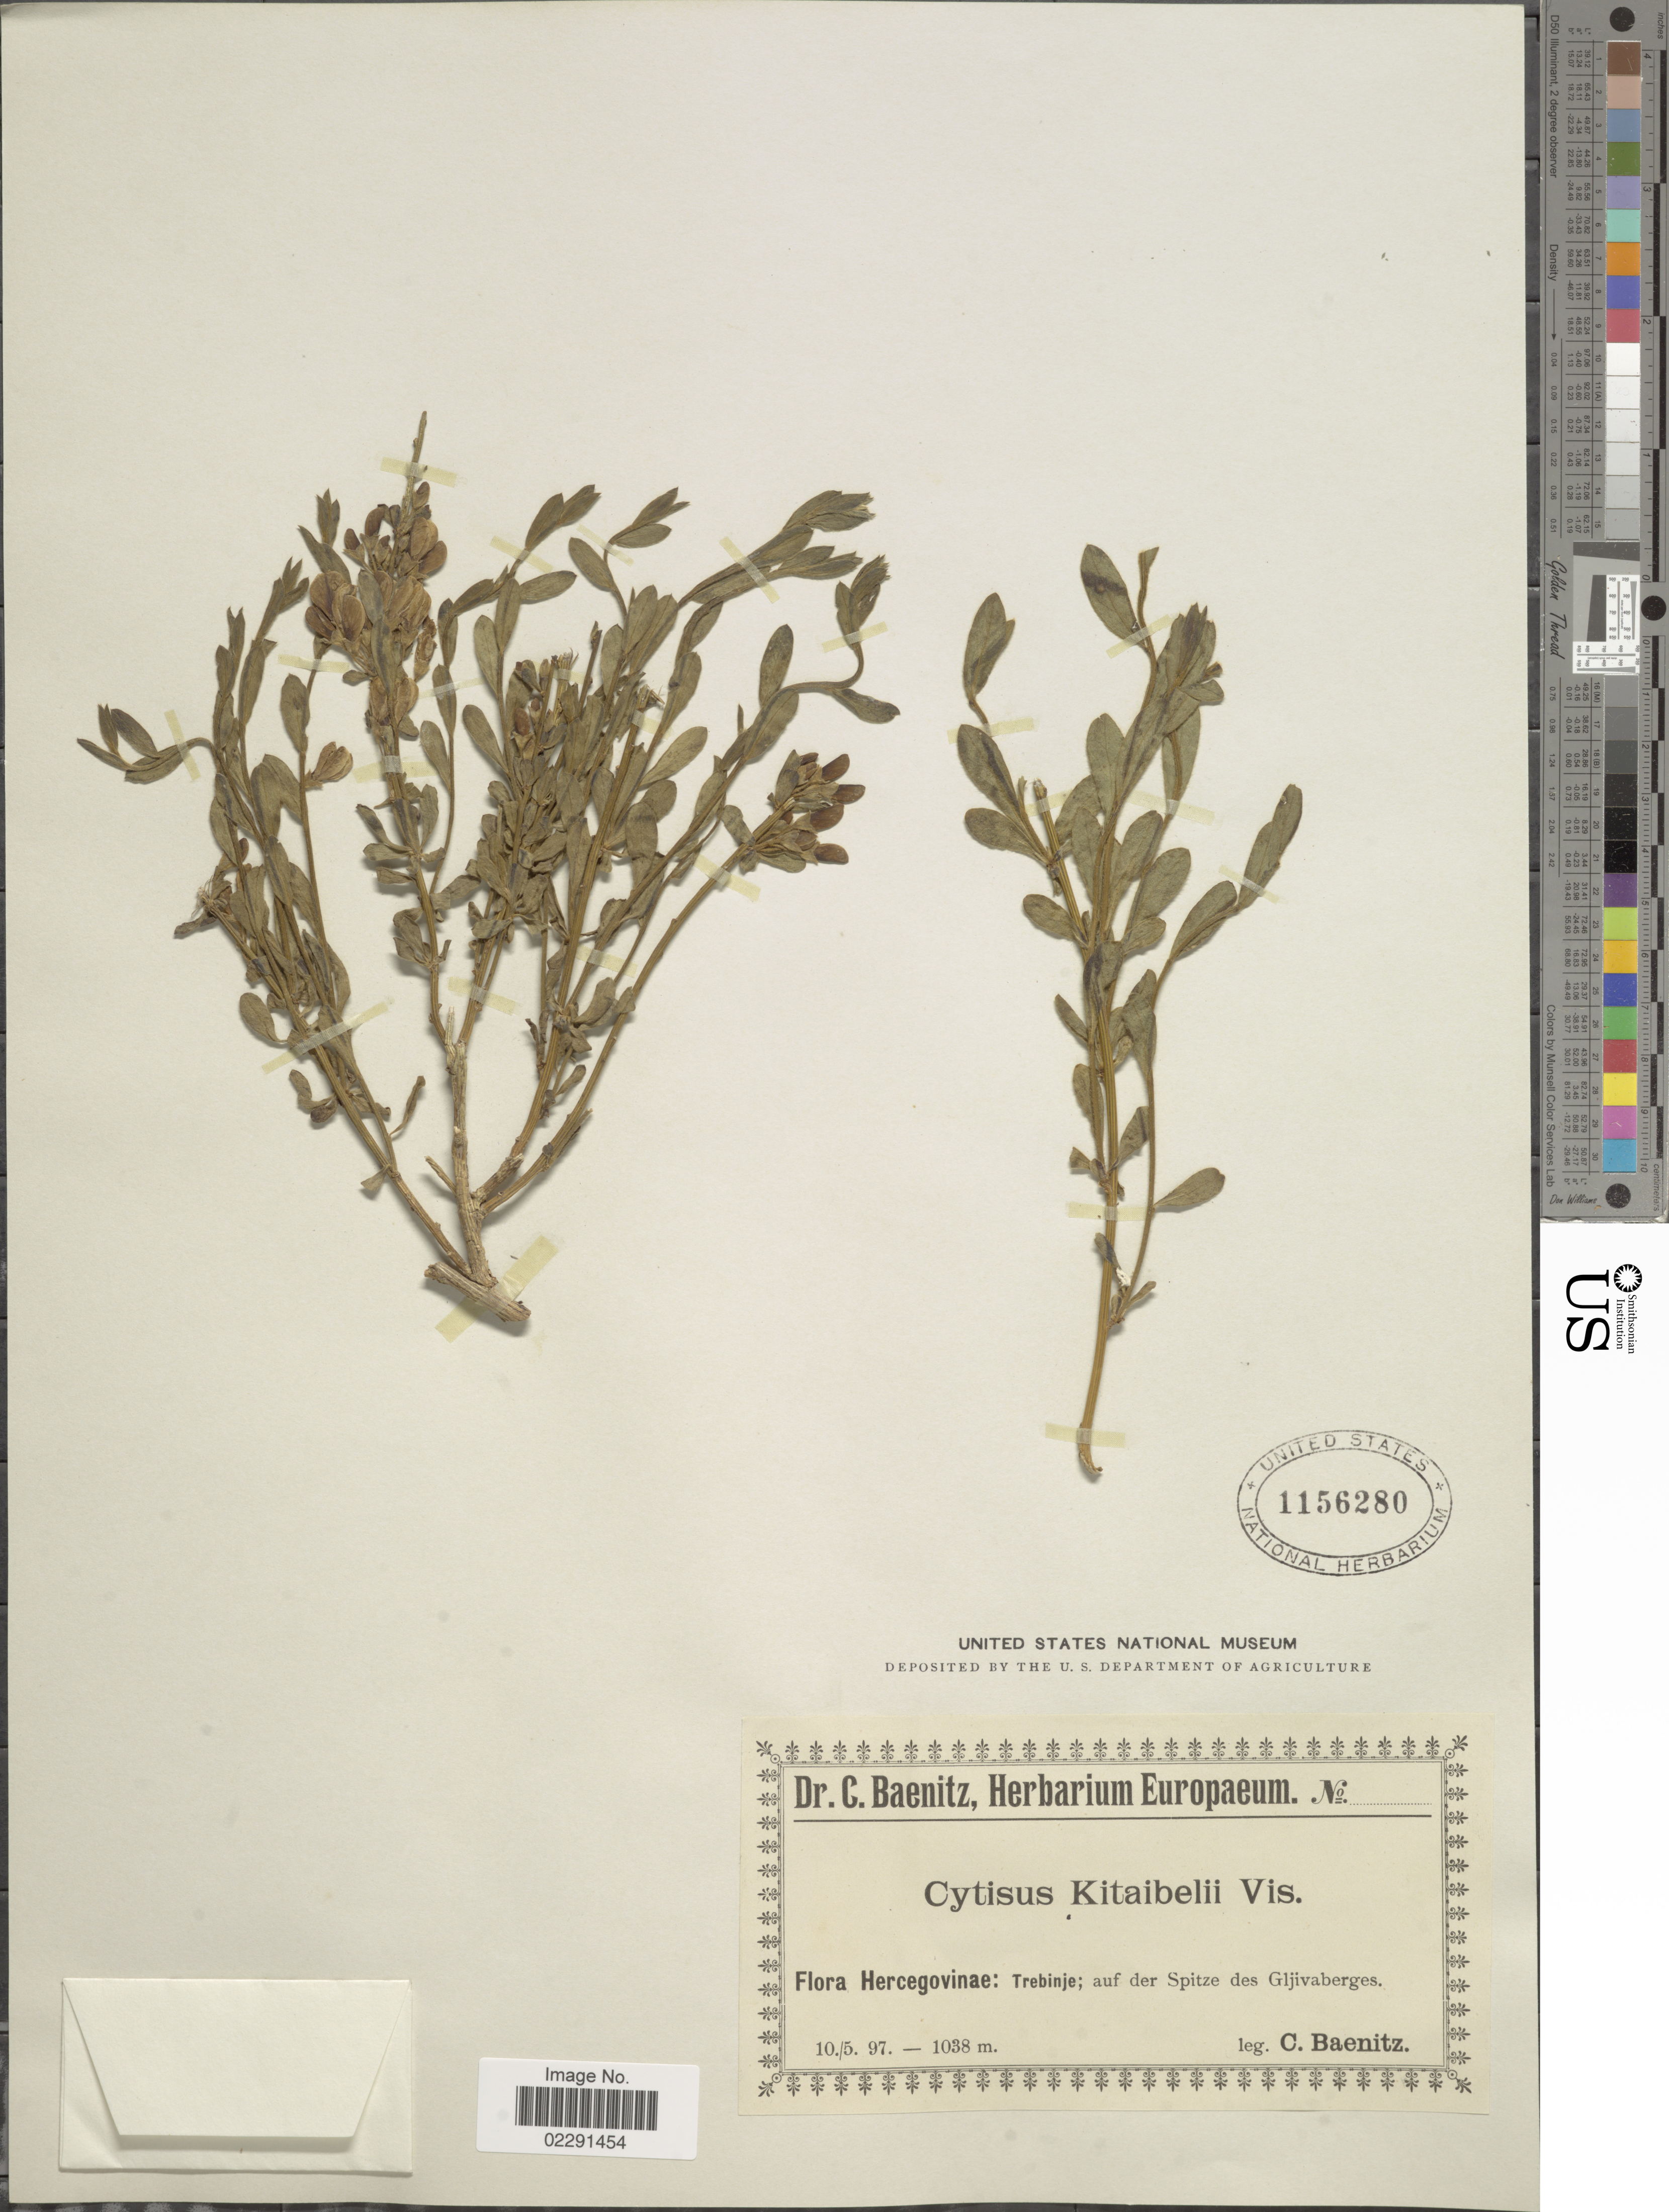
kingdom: Plantae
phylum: Tracheophyta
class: Magnoliopsida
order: Fabales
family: Fabaceae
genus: Cytisus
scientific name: Cytisus procumbens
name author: (Waldst. & Kit. ex Willd.) Spreng.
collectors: C. G. Baenitz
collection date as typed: Transcribed d/m/y: 10/5/97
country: Bosnia and Herzegovina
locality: Hercegovinae: Trebinj; auf der Spitze des Gljivaberges.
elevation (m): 1038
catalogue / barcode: US 1156280